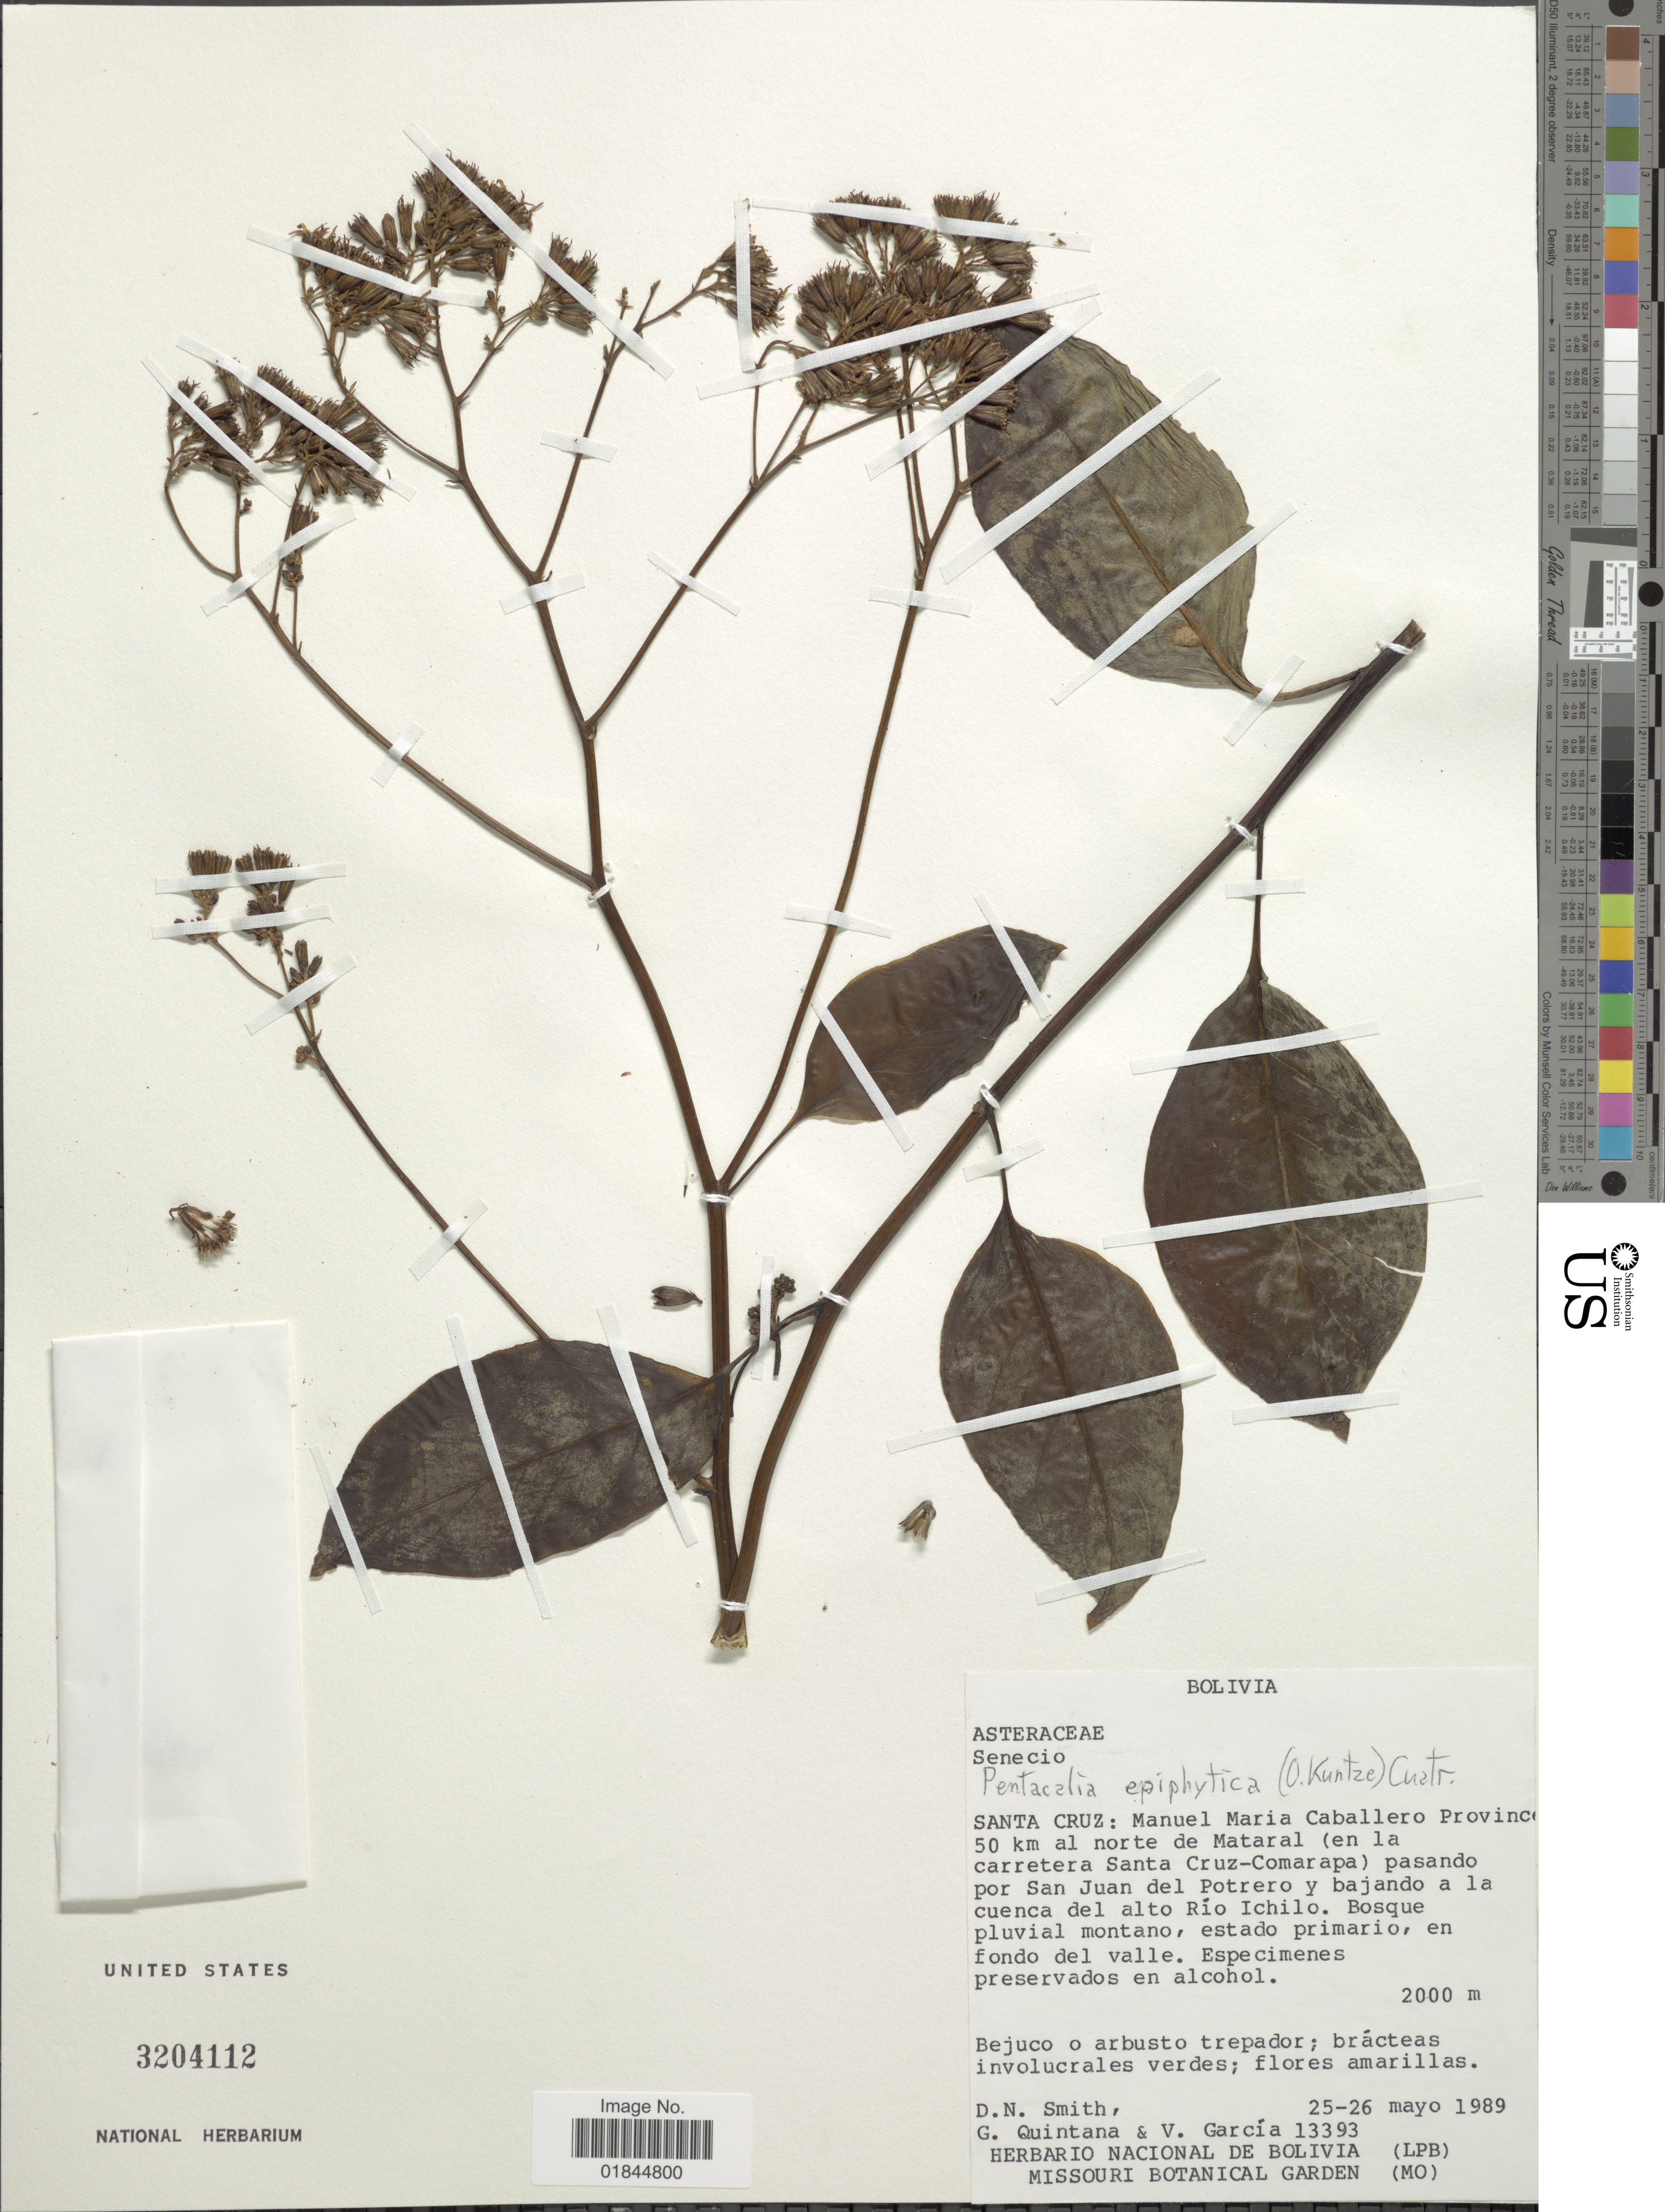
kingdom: Plantae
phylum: Tracheophyta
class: Magnoliopsida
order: Asterales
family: Asteraceae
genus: Pentacalia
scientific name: Pentacalia epiphytica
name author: (Kuntze) Cuatrec.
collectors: D. Smith, G. Quintana & V. Garcia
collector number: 13393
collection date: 1989-05-25/1989-05-26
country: Bolivia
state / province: Santa Cruz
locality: Santa Cruz: Manuel Maria Caballerp Province 50 km al norte de Mataral (en la carretera Santa Cruz-Comarapa) pasando por San Juan del Potrero y bajando a la cuenca del alto Rio Ichilo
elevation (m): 2000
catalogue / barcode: US 3204112